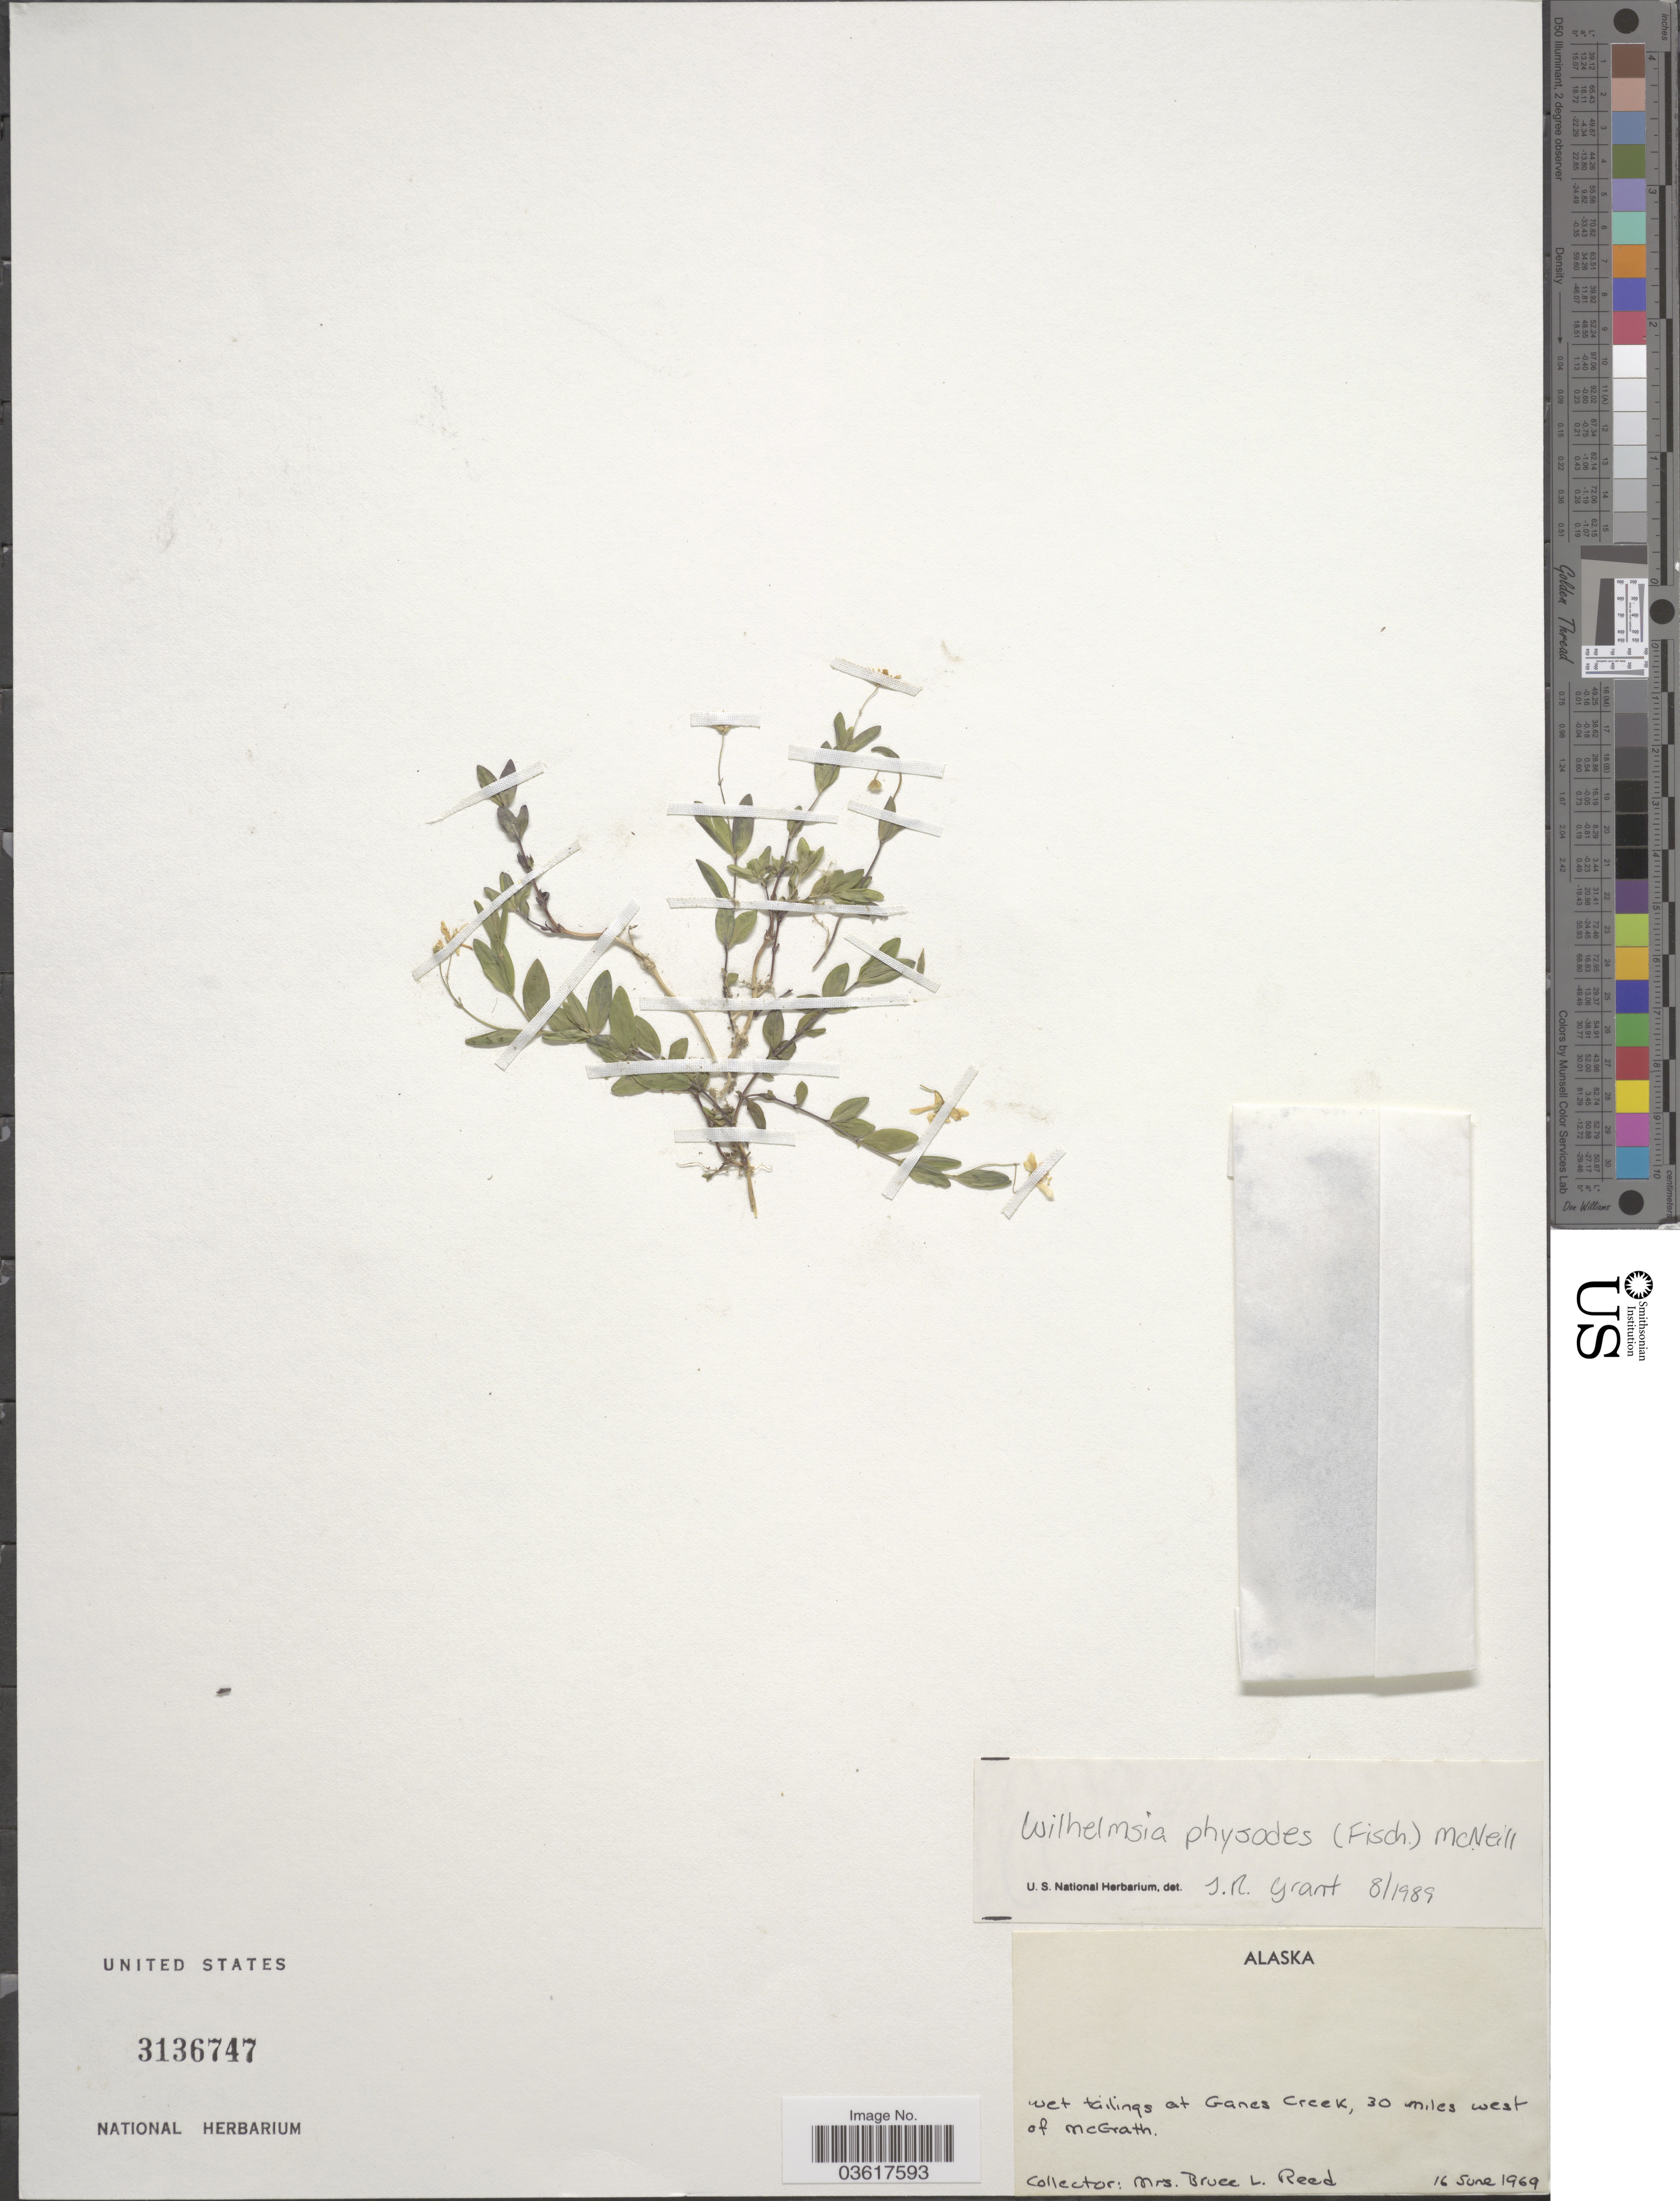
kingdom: Plantae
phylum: Tracheophyta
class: Magnoliopsida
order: Caryophyllales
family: Caryophyllaceae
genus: Wilhelmsia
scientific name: Wilhelmsia sp.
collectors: B. Reed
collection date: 1969-06-16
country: United States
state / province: Alaska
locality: Wet tailings at Ganes Creek, 30 miles west of McGrath.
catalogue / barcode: US 3136747